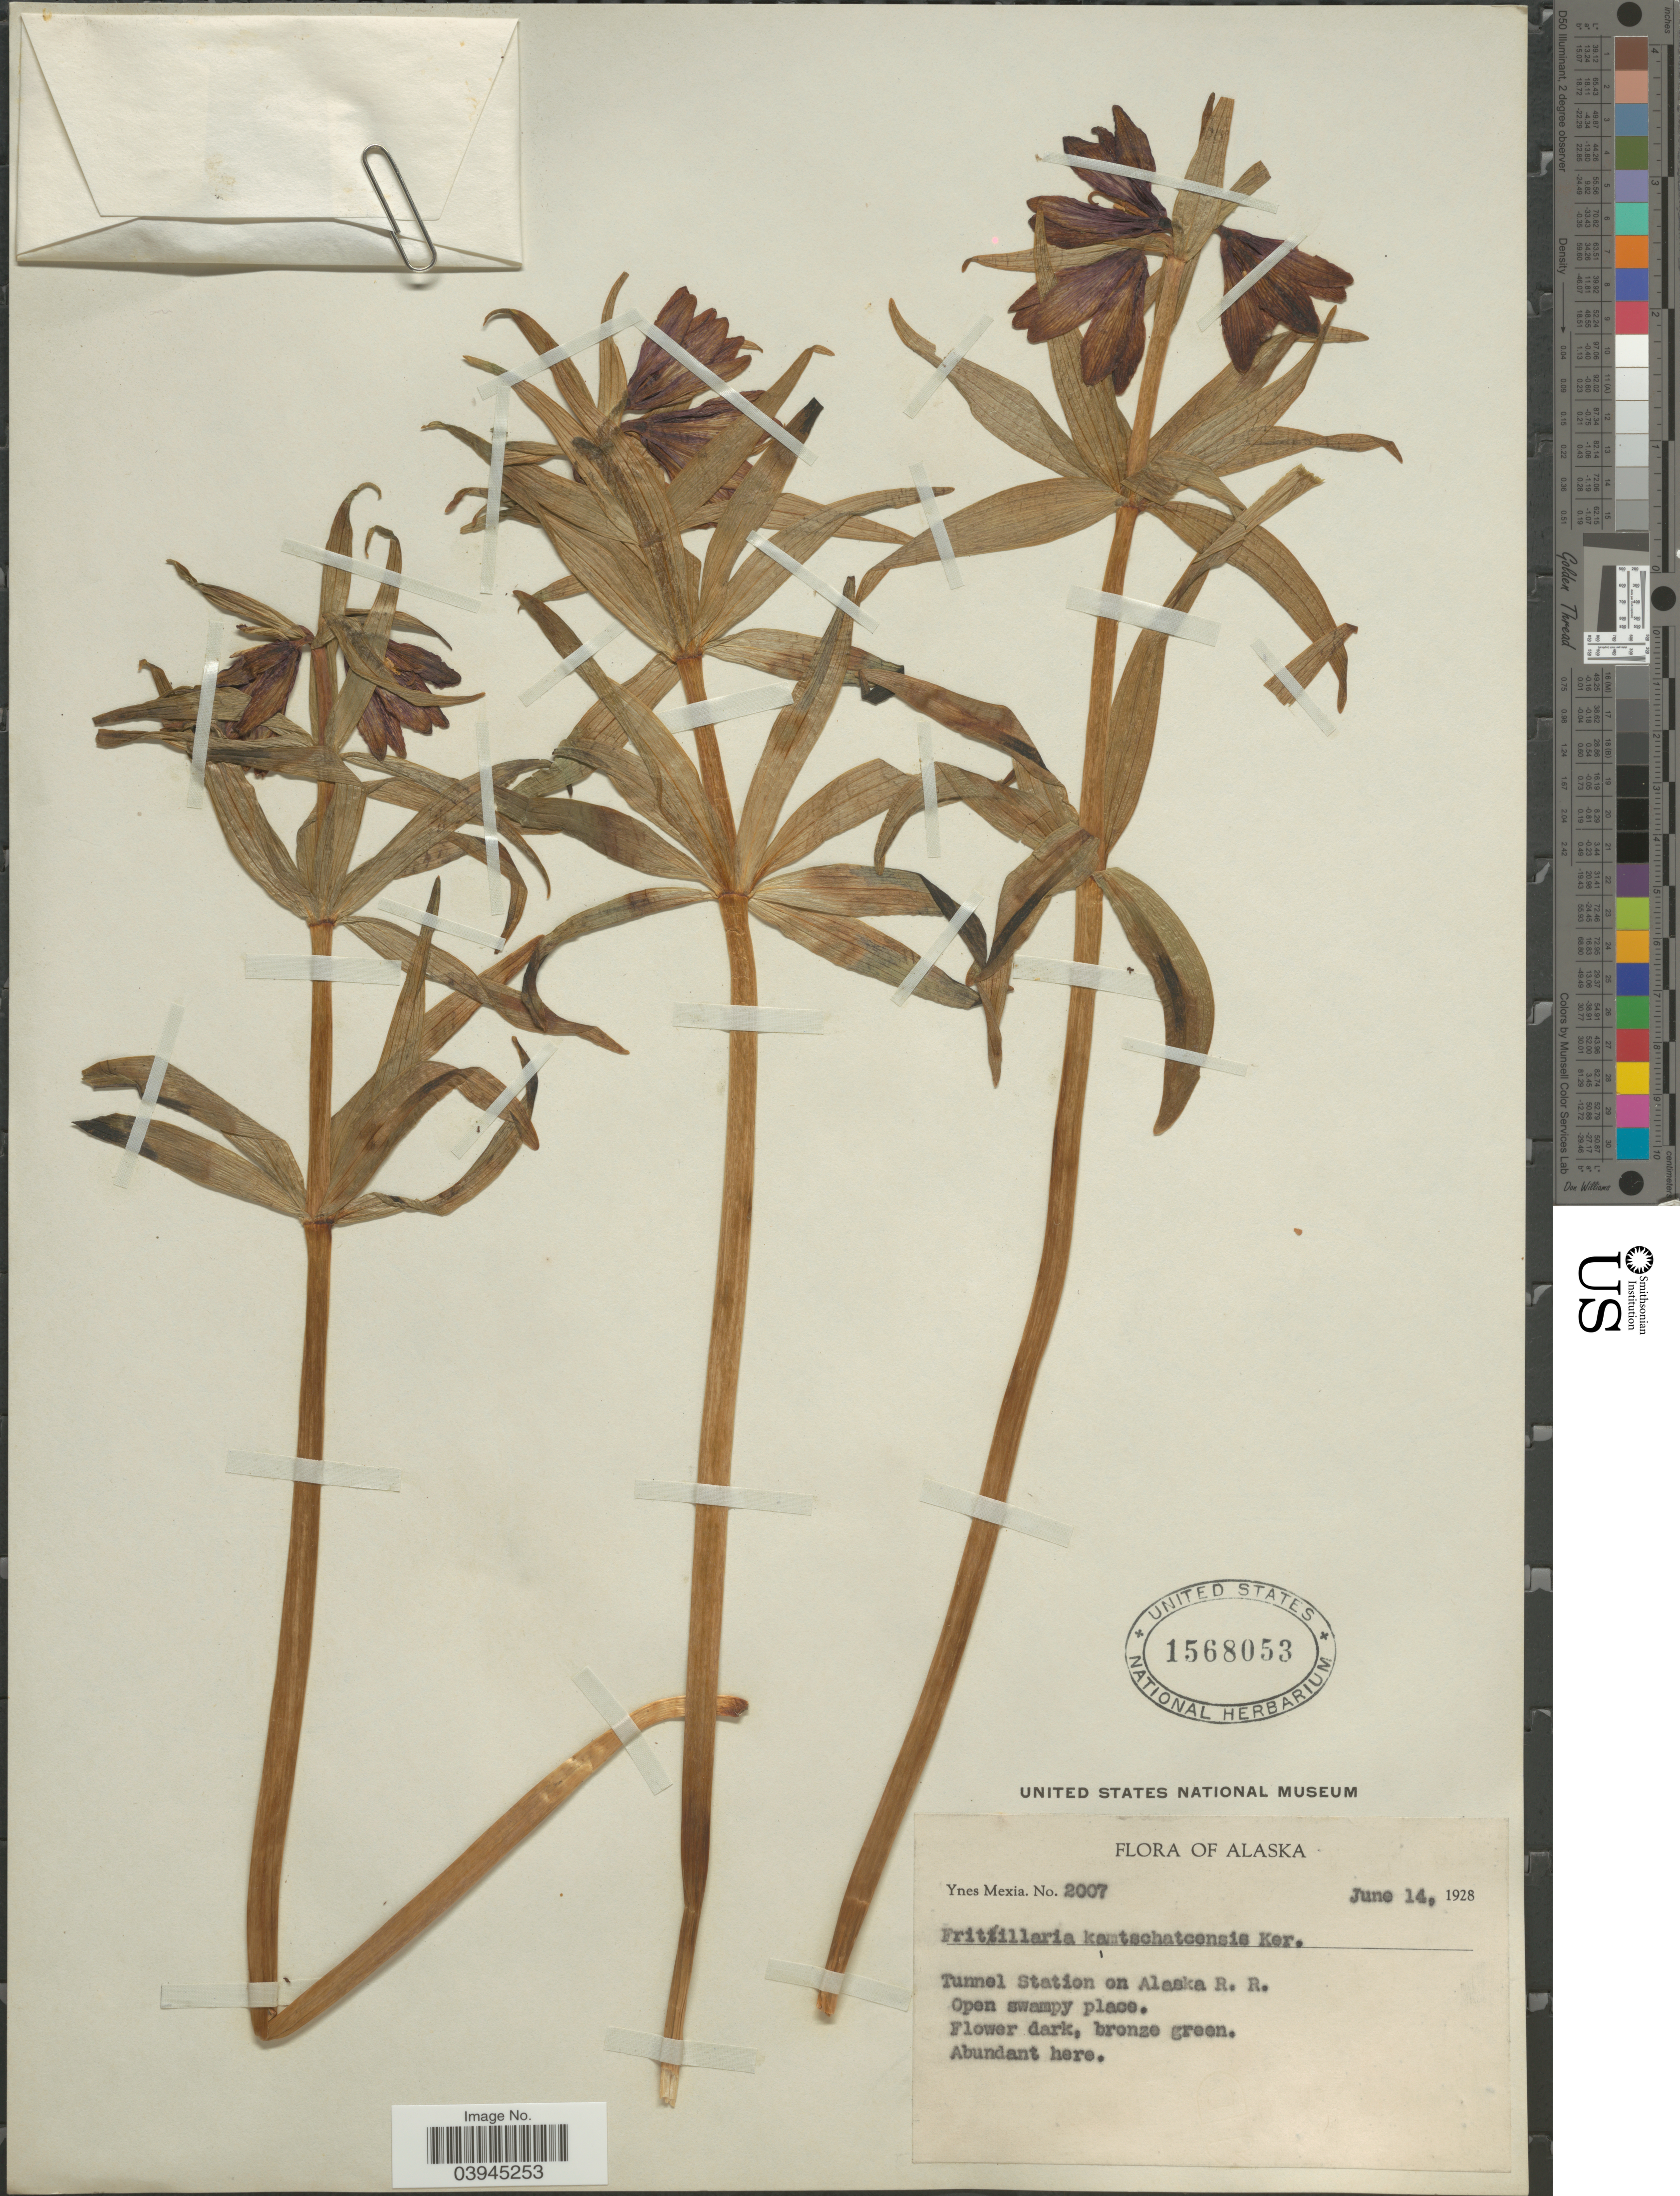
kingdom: Plantae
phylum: Tracheophyta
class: Liliopsida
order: Liliales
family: Liliaceae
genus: Fritillaria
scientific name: Fritillaria camschatcensis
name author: (L.) Ker Gawl.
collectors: Y. Mexia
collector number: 2007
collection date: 1928-06-14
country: United States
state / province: Alaska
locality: Tunnel Station on Alaska R.R.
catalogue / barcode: US 1568053